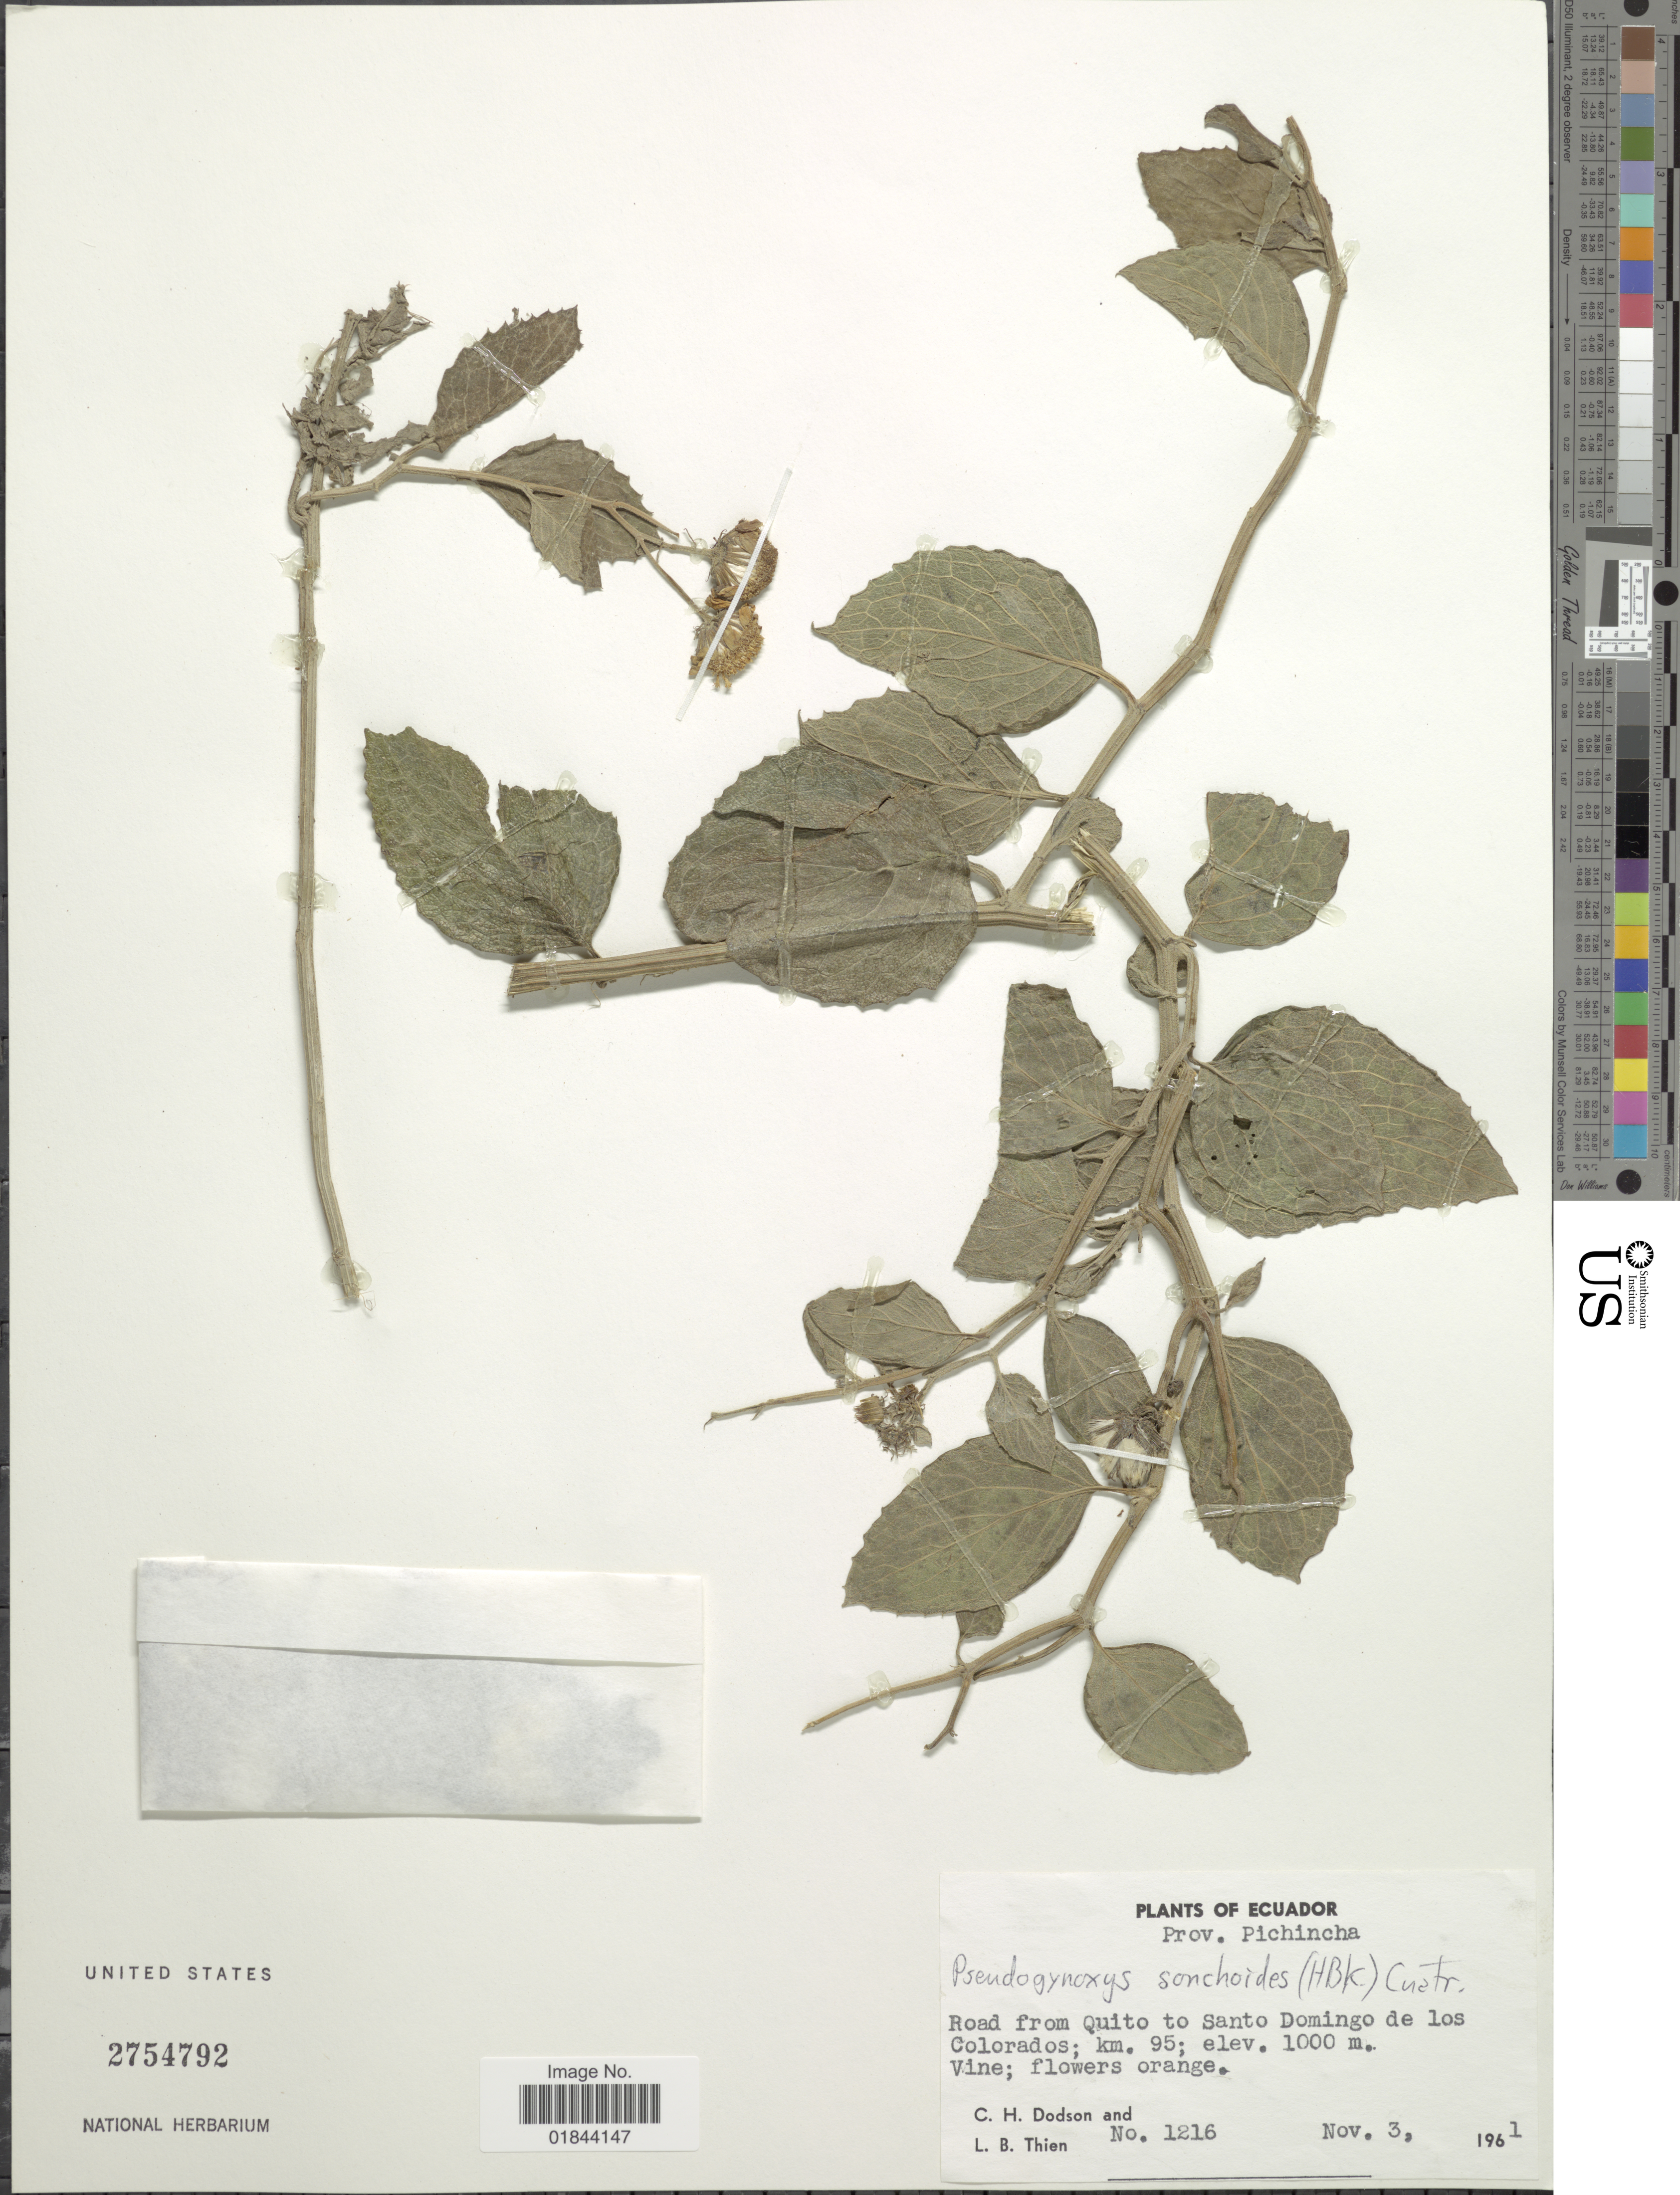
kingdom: Plantae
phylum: Tracheophyta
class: Magnoliopsida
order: Asterales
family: Asteraceae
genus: Pseudogynoxys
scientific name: Pseudogynoxys sonchoides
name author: (Kunth) Cuatrec.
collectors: C. H. Dodson & L. Thien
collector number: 1216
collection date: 1961-11-03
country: Ecuador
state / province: Pichincha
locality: Road from Quito to Santo Domingo de los Colorados; km. 95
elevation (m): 1000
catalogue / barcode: US 2754792